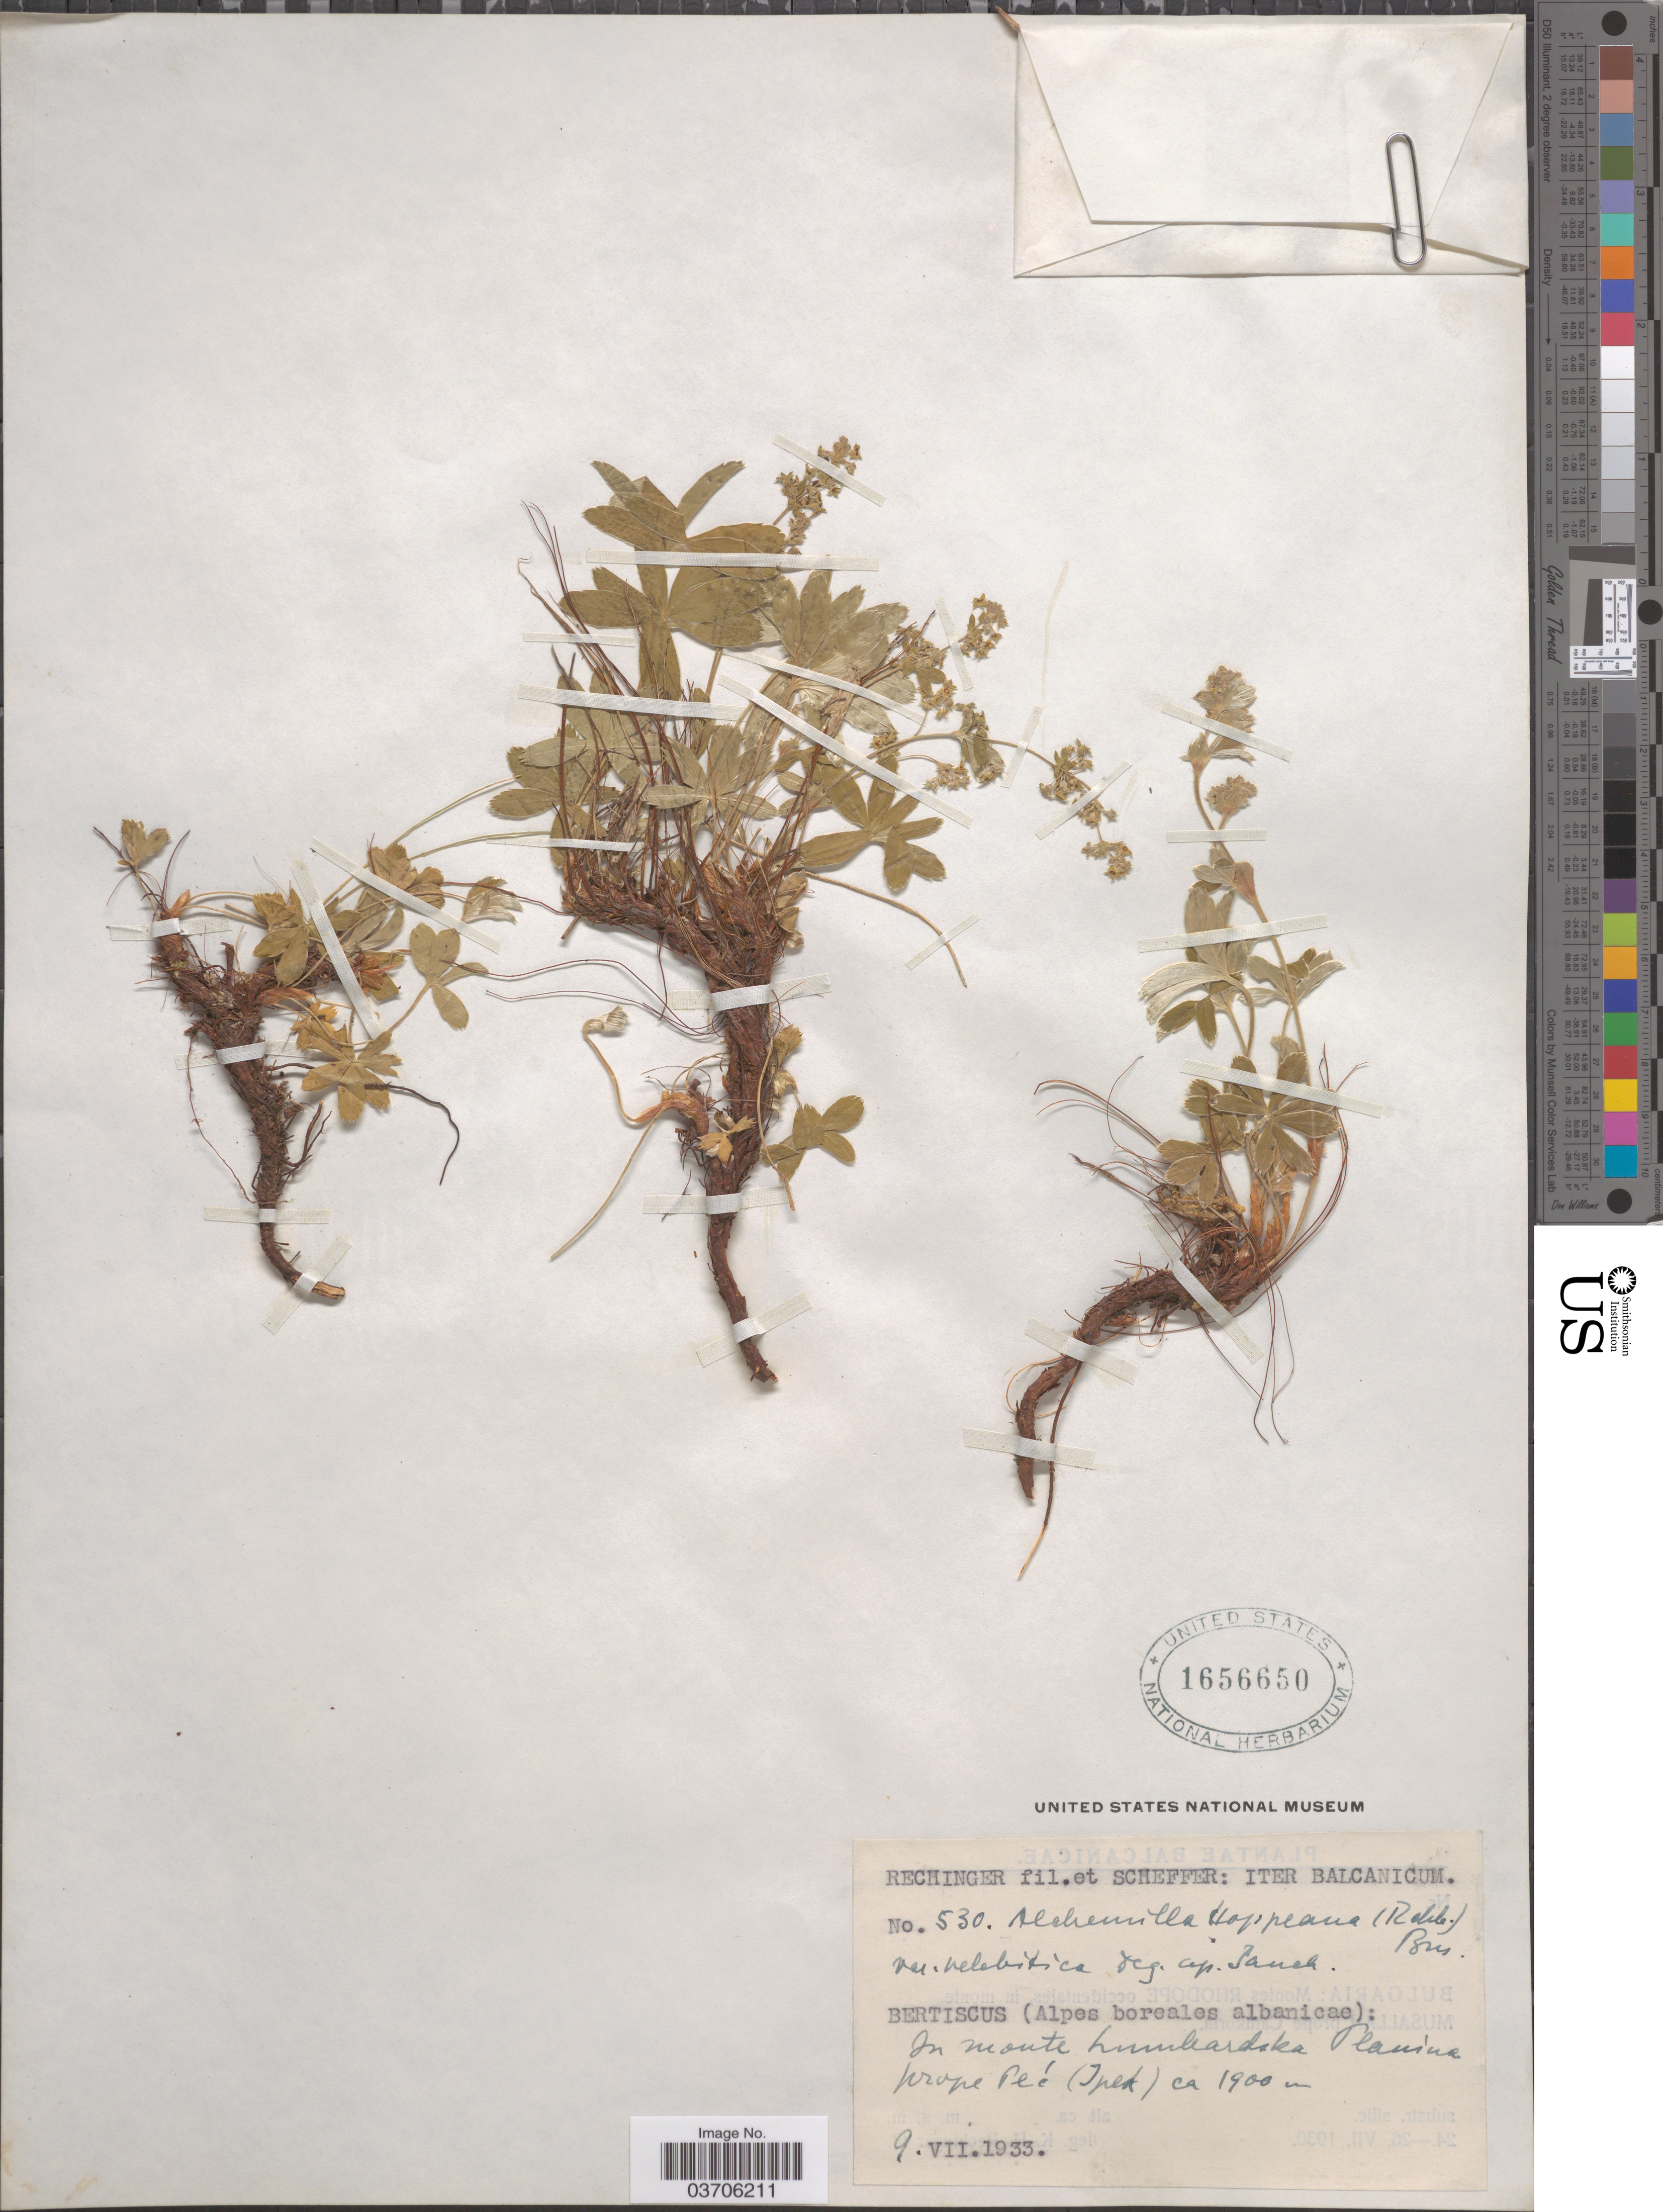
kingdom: Plantae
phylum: Tracheophyta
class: Magnoliopsida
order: Rosales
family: Rosaceae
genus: Alchemilla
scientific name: Alchemilla hoppeana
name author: (Rchb.) Dalla Torre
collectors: -- Rechinger & Scheffer, --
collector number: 530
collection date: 1933-07-09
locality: Iter Balcanicum. Bertiscus (Alpes boreales albanicae): In monte Lumbardska Planíne prope Pec (Ipek). [interpreted]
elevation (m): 1900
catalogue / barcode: US 1656650